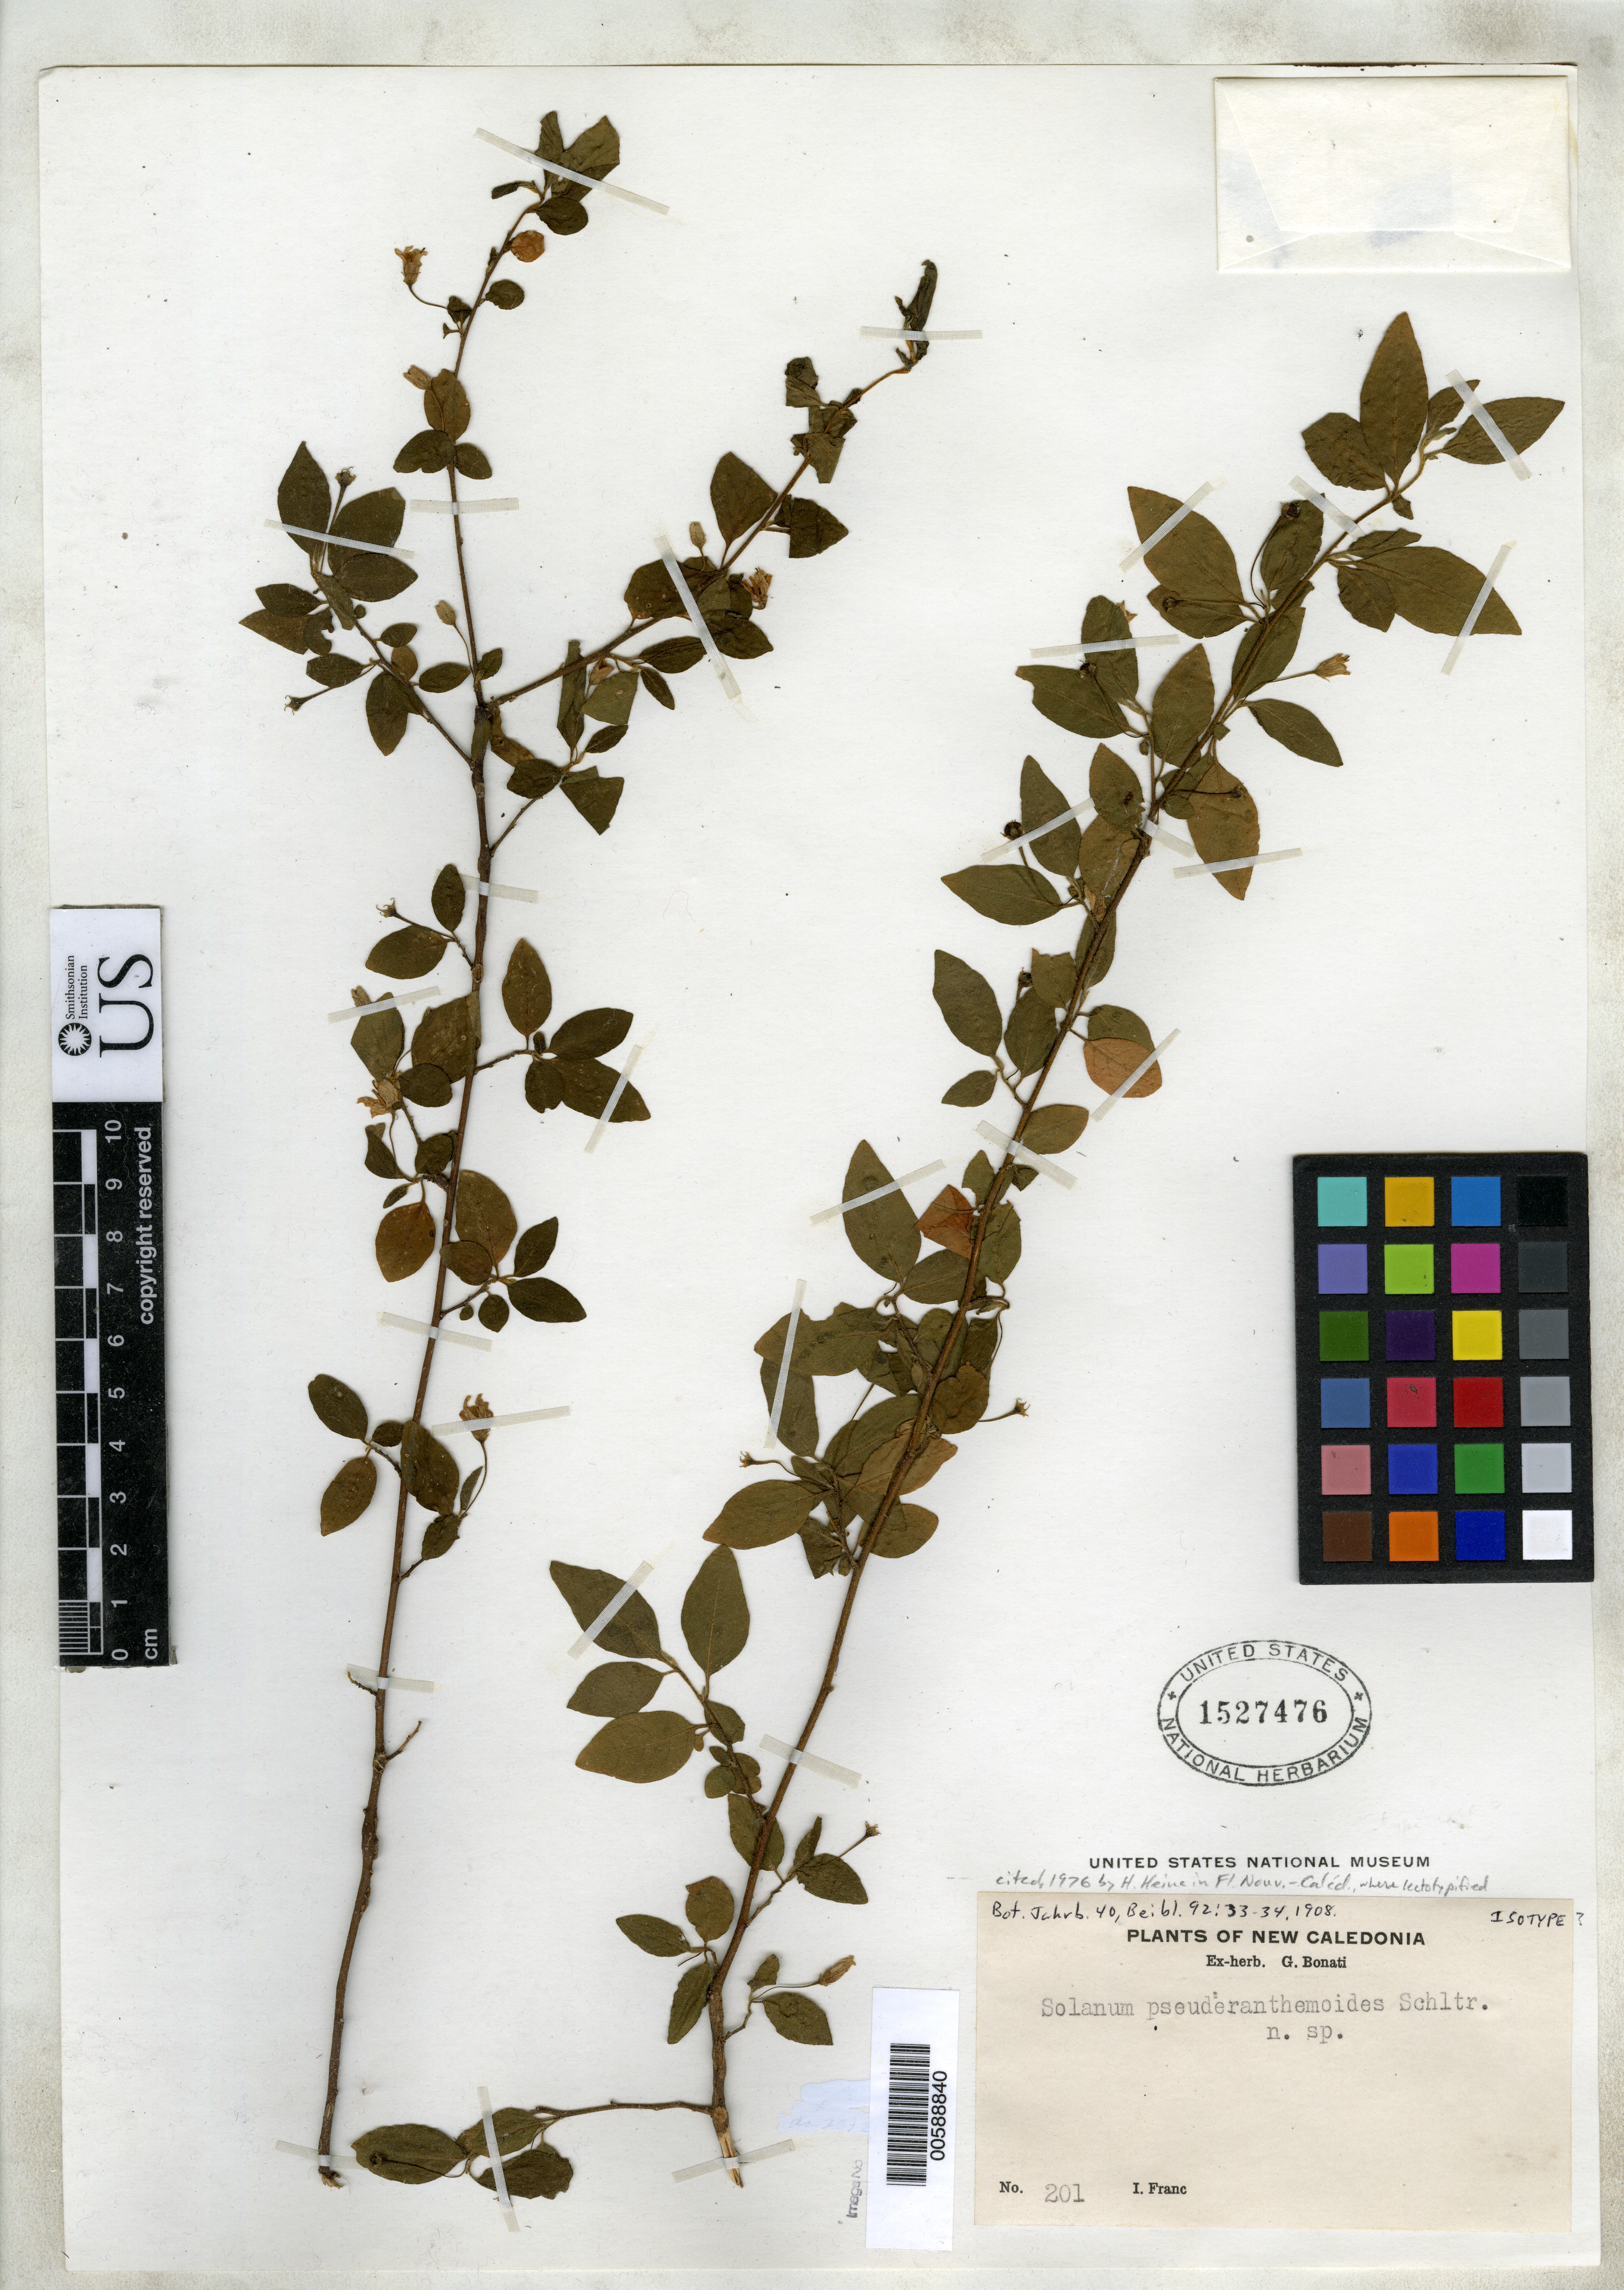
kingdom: Plantae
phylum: Tracheophyta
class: Magnoliopsida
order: Solanales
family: Solanaceae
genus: Solanum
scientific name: Solanum pseuderanthemoides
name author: Schltr.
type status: Possible Isotype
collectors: I. Franc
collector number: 201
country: New Caledonia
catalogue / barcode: US 1527476